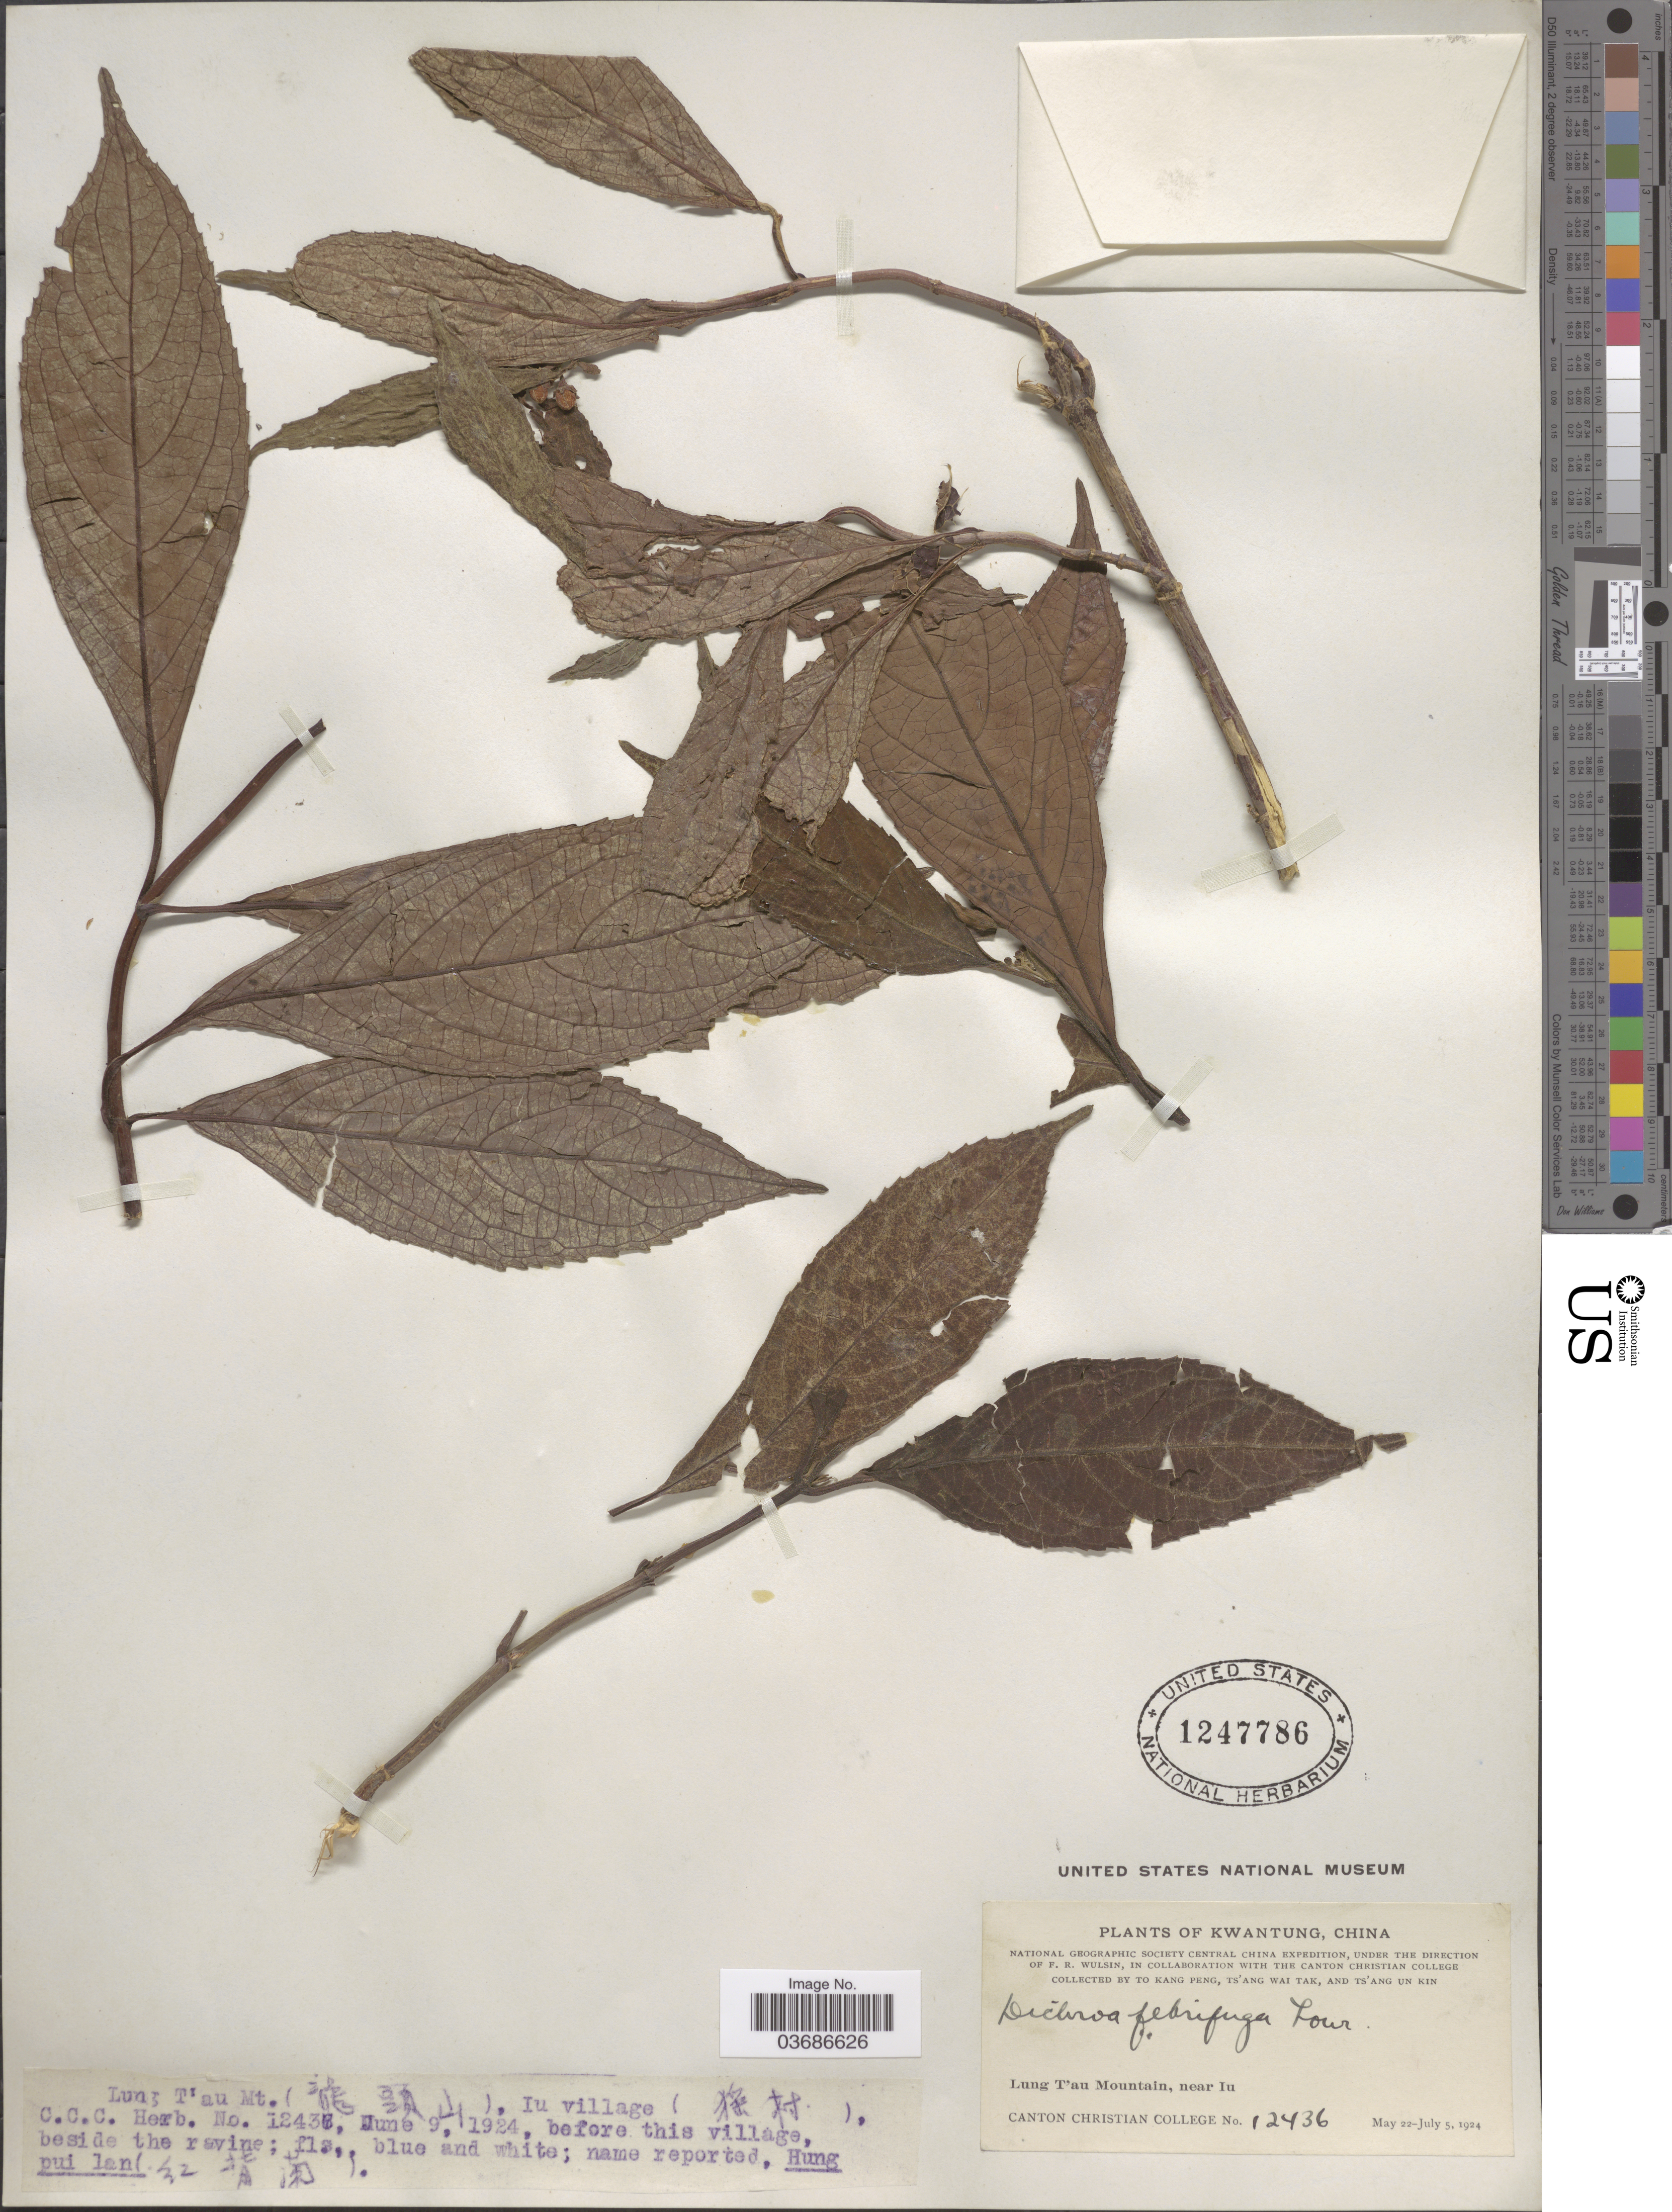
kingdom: Plantae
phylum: Tracheophyta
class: Magnoliopsida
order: Cornales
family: Hydrangeaceae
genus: Hydrangea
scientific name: Hydrangea febrifuga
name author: (Lour.) Y. De Smet & C. Granados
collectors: T. K. Peng, W. T. Tsang & Ts' Ang Un Kin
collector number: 12436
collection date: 1924-06-09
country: China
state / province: Guangdong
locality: Kwangtung. National Geographic Society Central China Expedition. Lung T'au Mountain, near Iu. Lung T'au Mt. (X), Iu village (X).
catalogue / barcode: US 1247786